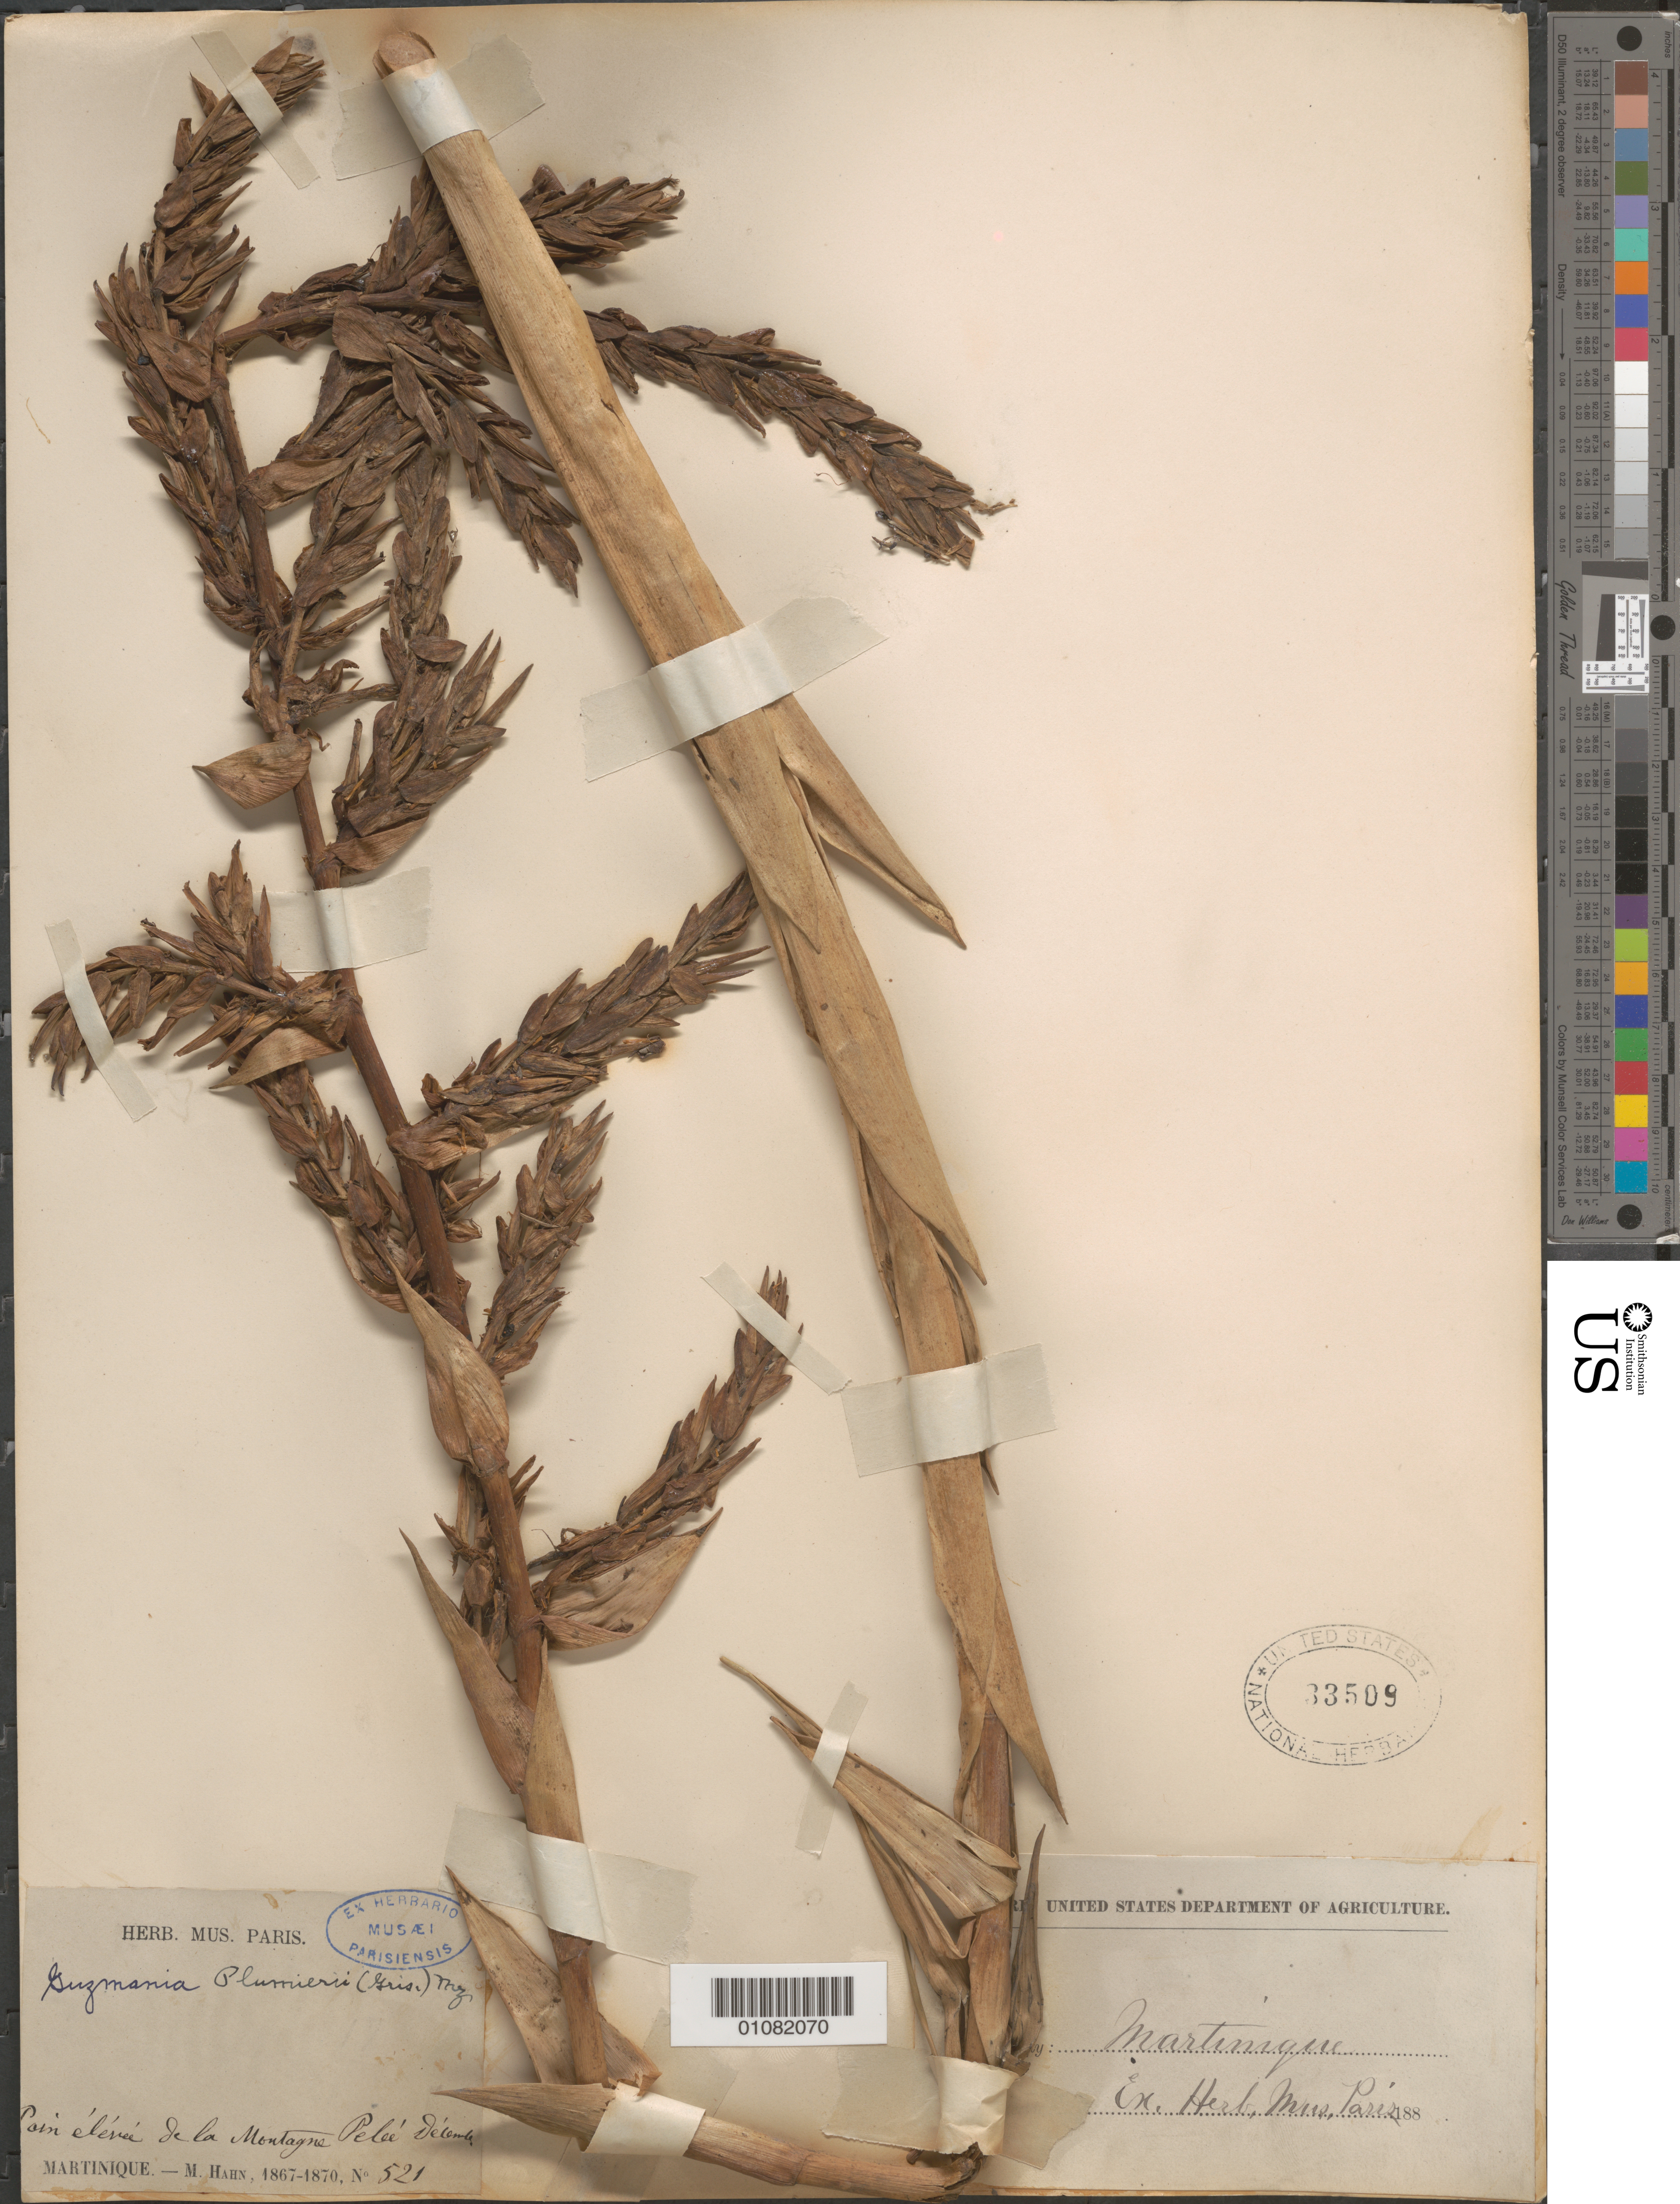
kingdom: Plantae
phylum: Tracheophyta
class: Liliopsida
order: Poales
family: Bromeliaceae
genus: Guzmania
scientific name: Guzmania plumieri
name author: (Griseb.) Mez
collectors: M. Hahn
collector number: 521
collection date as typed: Dec 1867 to -- --- 1870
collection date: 1867-12/1870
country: Martinique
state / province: Saint-Pierre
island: Martinique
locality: point élévé de la Montagne Pelée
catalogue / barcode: US 33509